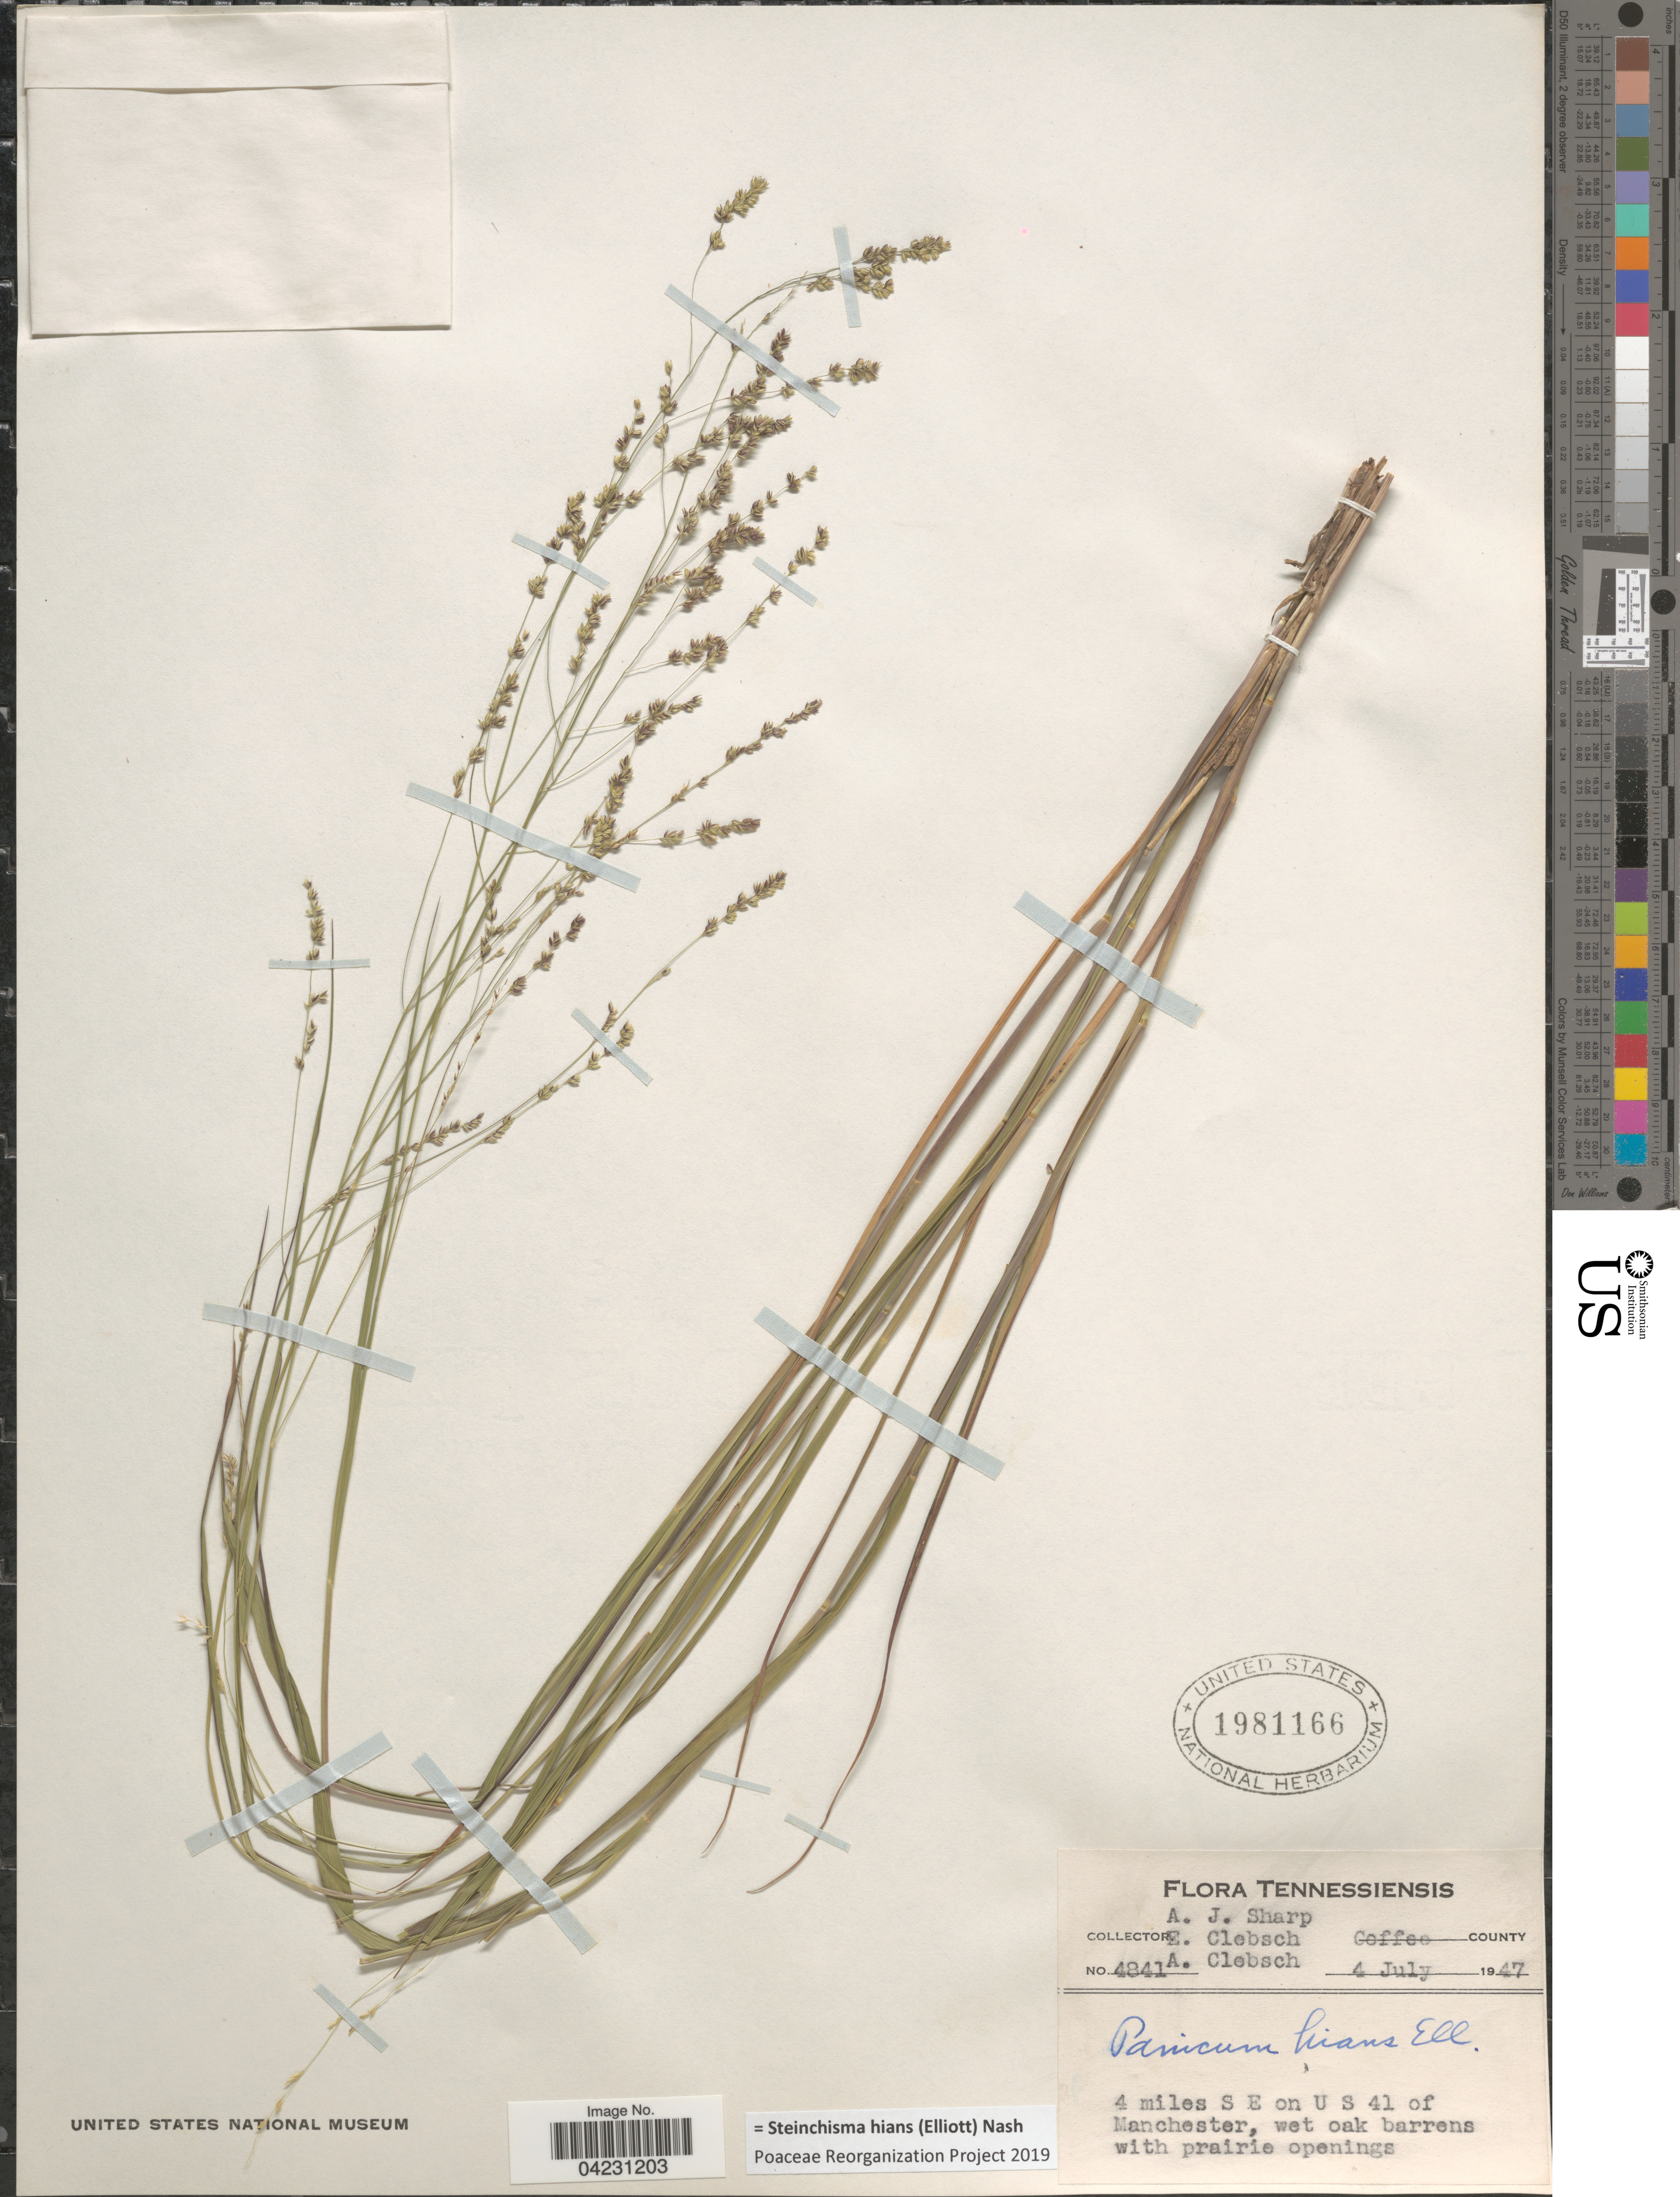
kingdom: Plantae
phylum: Tracheophyta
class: Liliopsida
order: Poales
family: Poaceae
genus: Steinchisma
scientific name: Steinchisma hians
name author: (Elliott) Nash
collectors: A. J. Sharp, E. Clebsch & A. Clebsch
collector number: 4841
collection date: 1947-07-04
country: United States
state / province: Tennessee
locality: Coffee County. 4 miles S E on U S 41 of Manchester, wet oak barrens with prairie openings.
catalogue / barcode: US 1981166